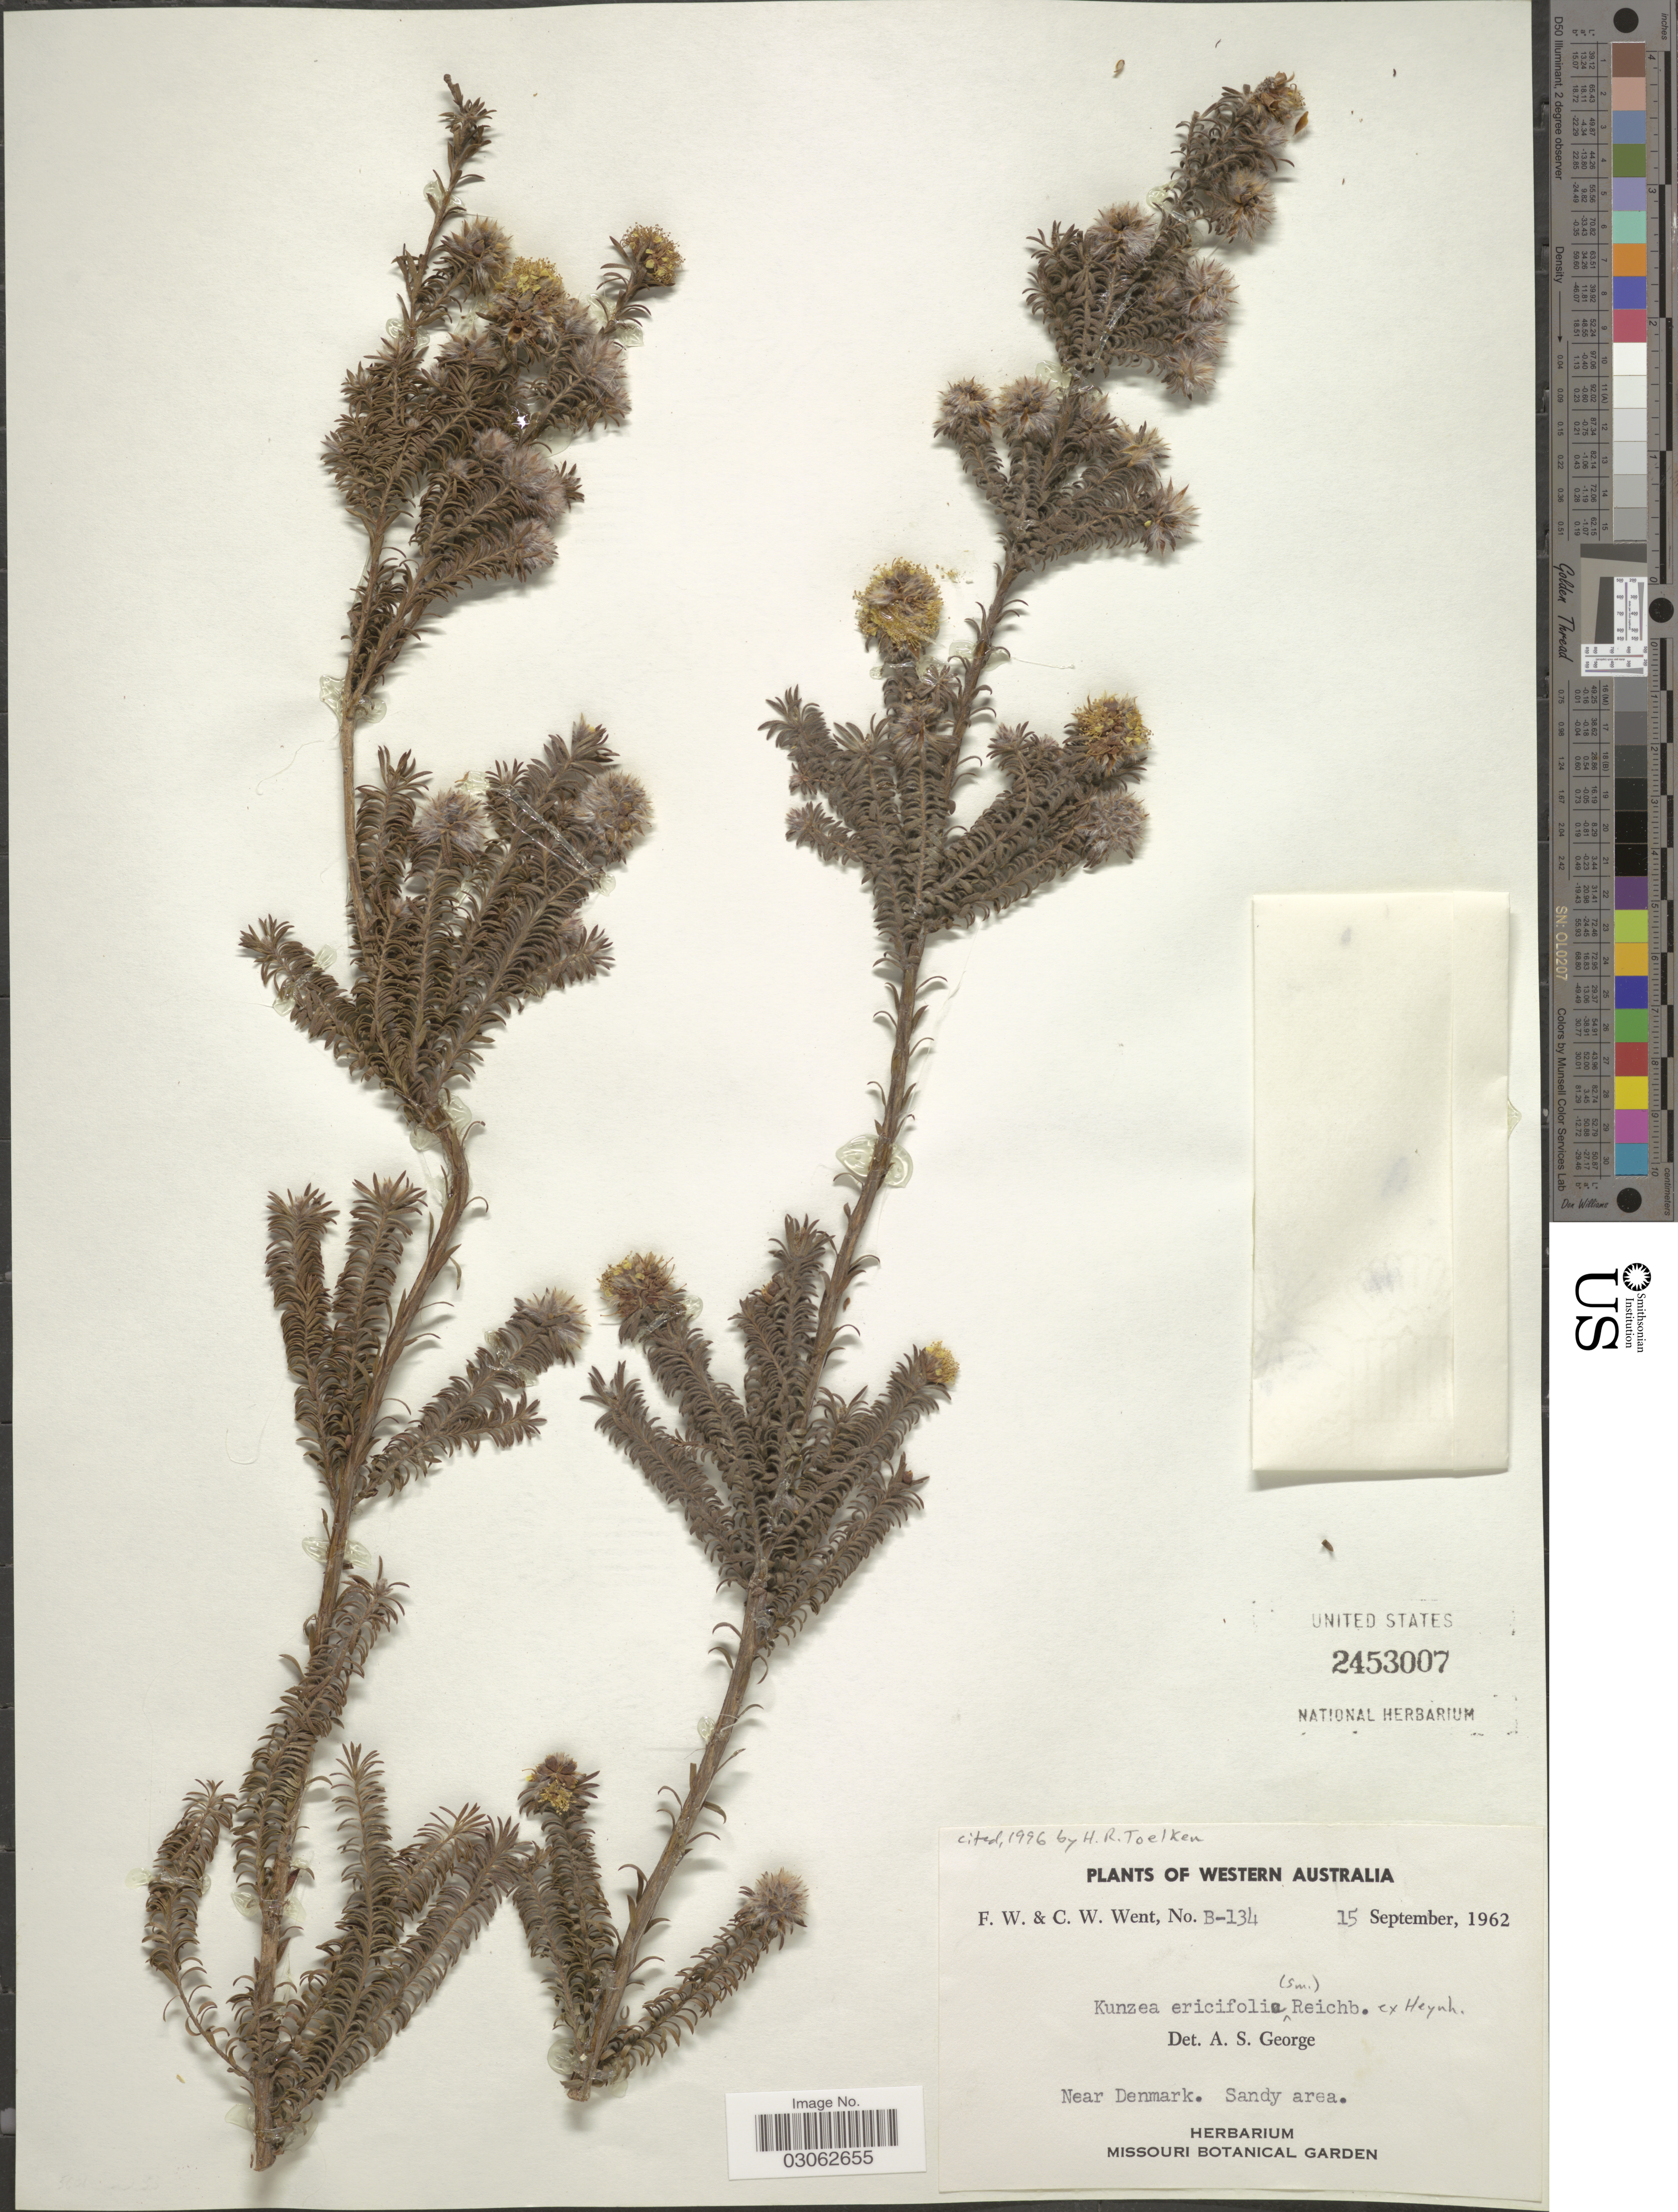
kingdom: Plantae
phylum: Tracheophyta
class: Magnoliopsida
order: Myrtales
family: Myrtaceae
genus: Kunzea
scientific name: Kunzea ericifolia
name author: (Sm.) Heynh.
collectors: F. W. Went & C. W. Went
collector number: B-134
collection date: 1962-09-15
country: Australia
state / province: Western Australia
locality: Near Denmark. Sandy area.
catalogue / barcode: US 2453007